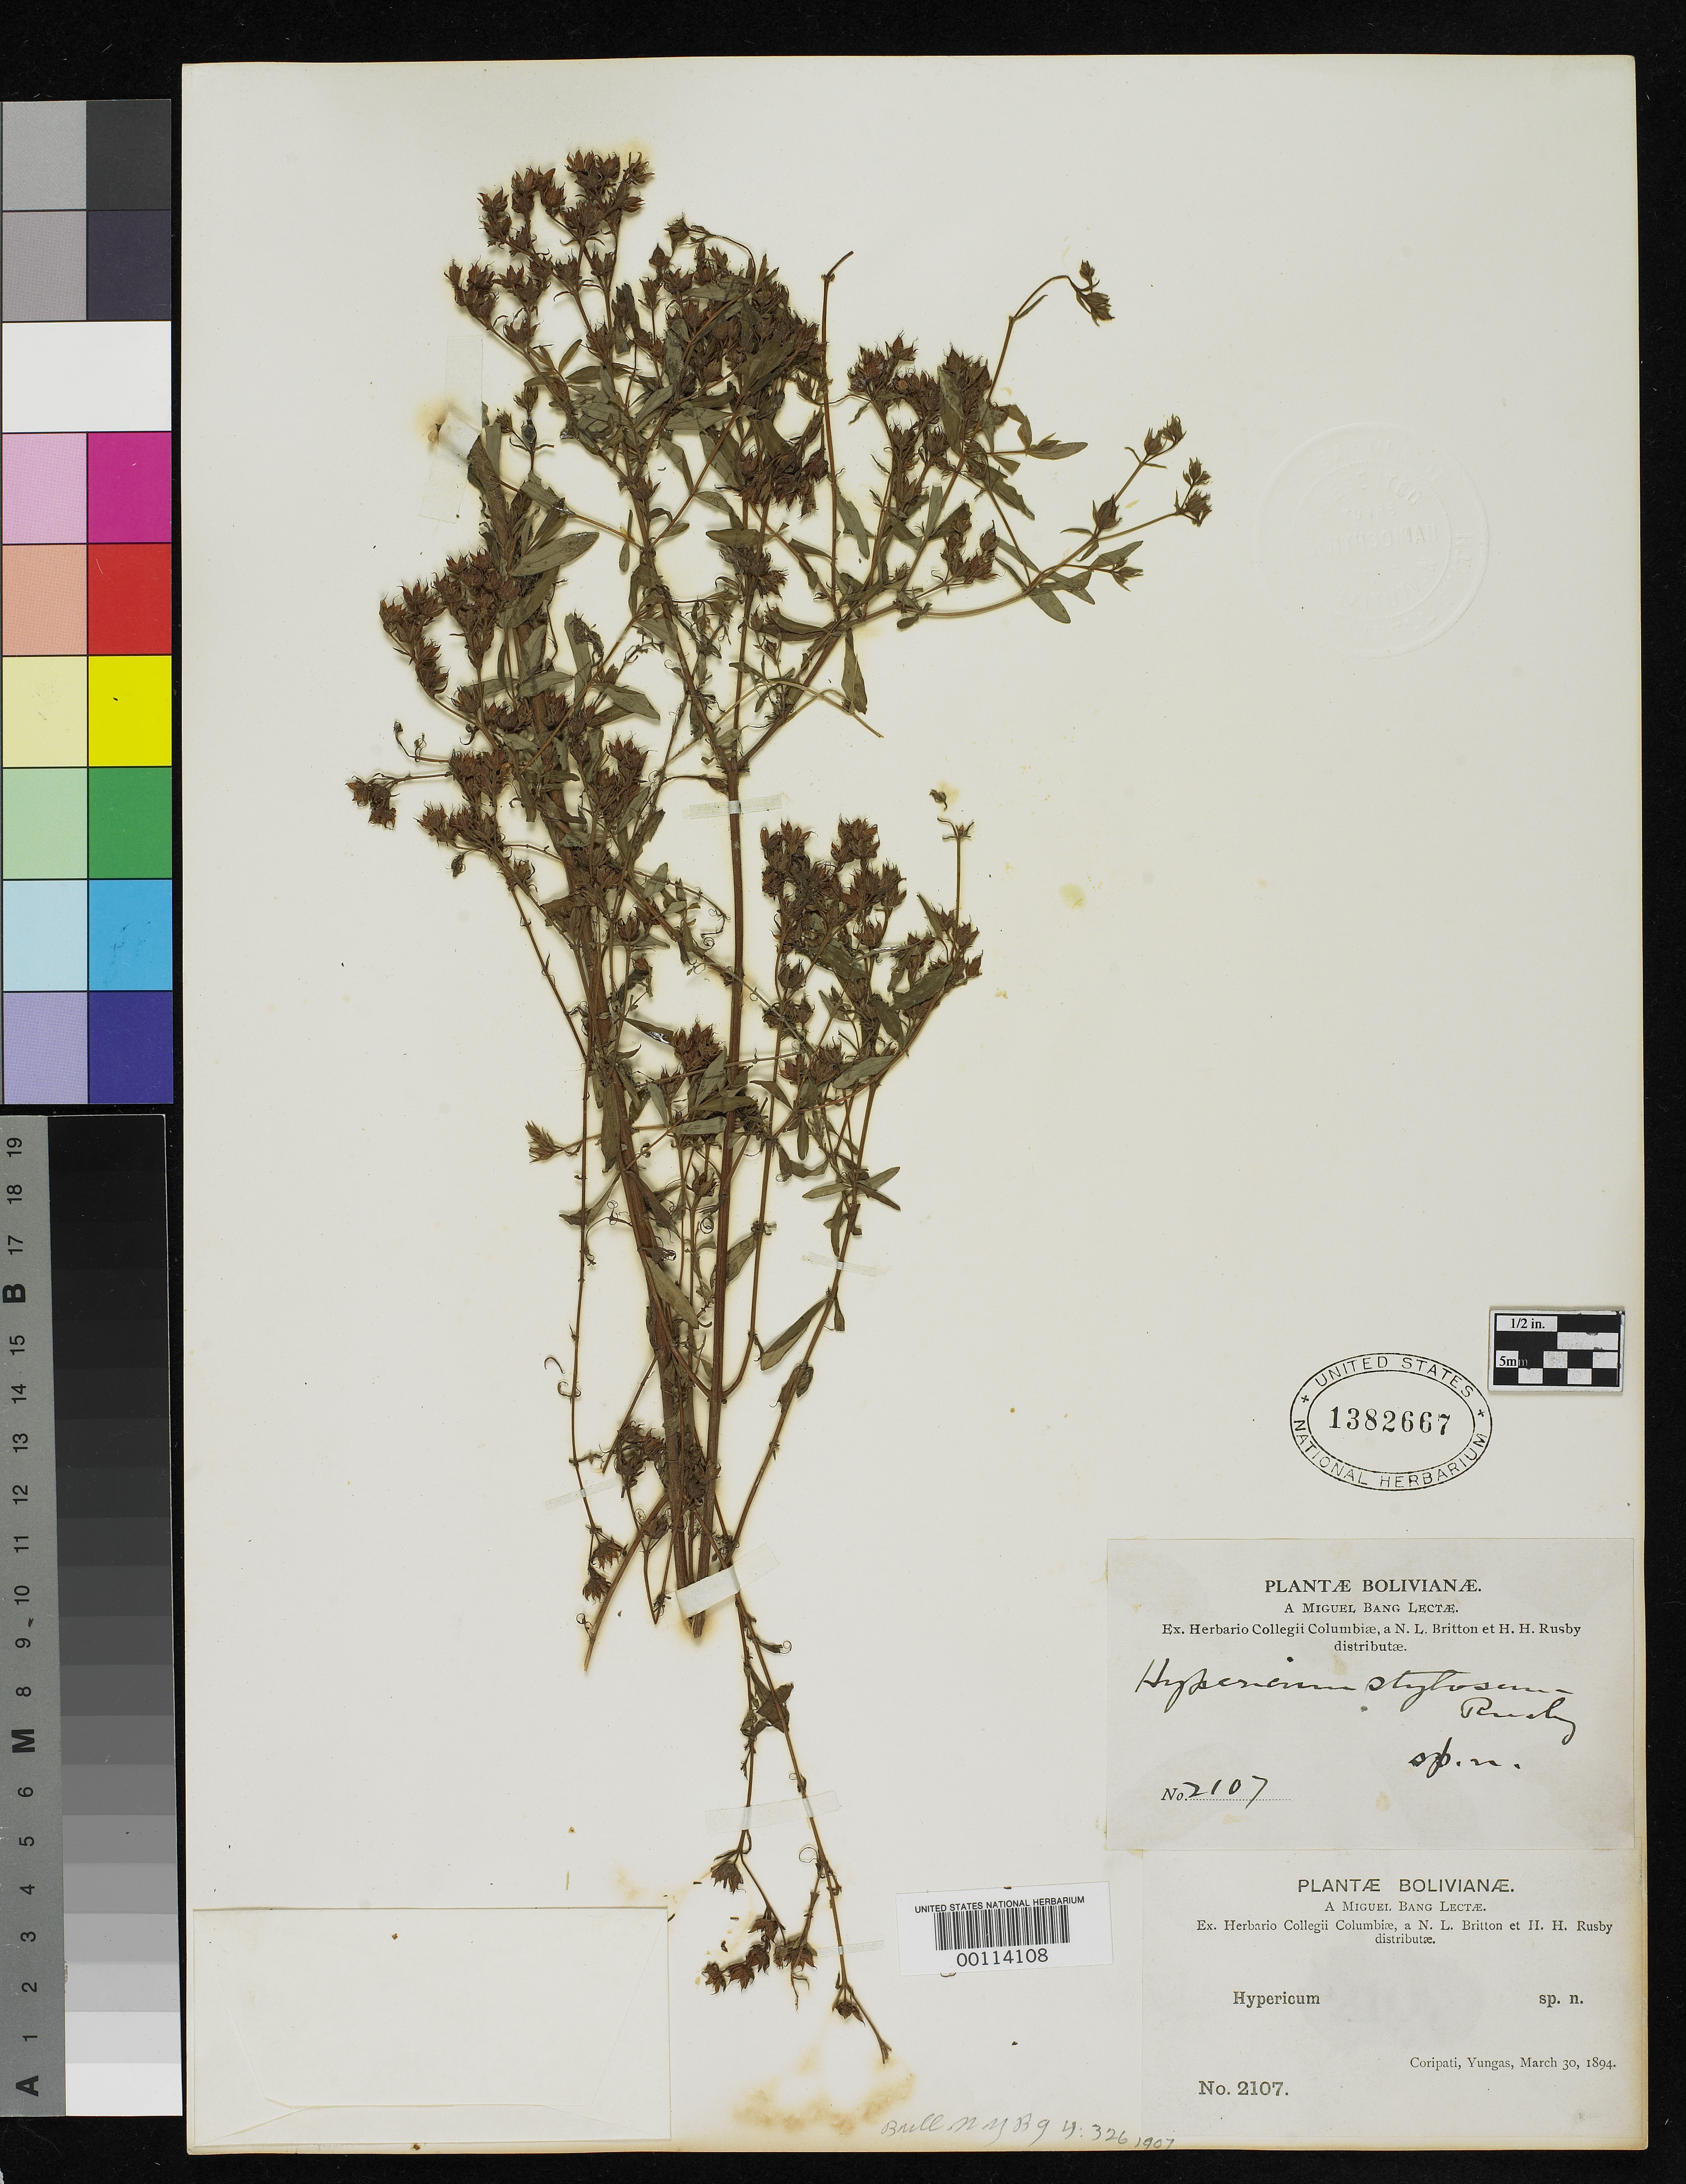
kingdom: Plantae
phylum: Tracheophyta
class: Magnoliopsida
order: Malpighiales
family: Hypericaceae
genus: Hypericum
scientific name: Hypericum stylosum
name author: Rusby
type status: Isotype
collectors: M. Bang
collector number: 2107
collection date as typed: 30 Mar 1894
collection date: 1894-03-30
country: Bolivia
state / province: La Paz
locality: Coripati.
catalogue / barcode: US 1382667